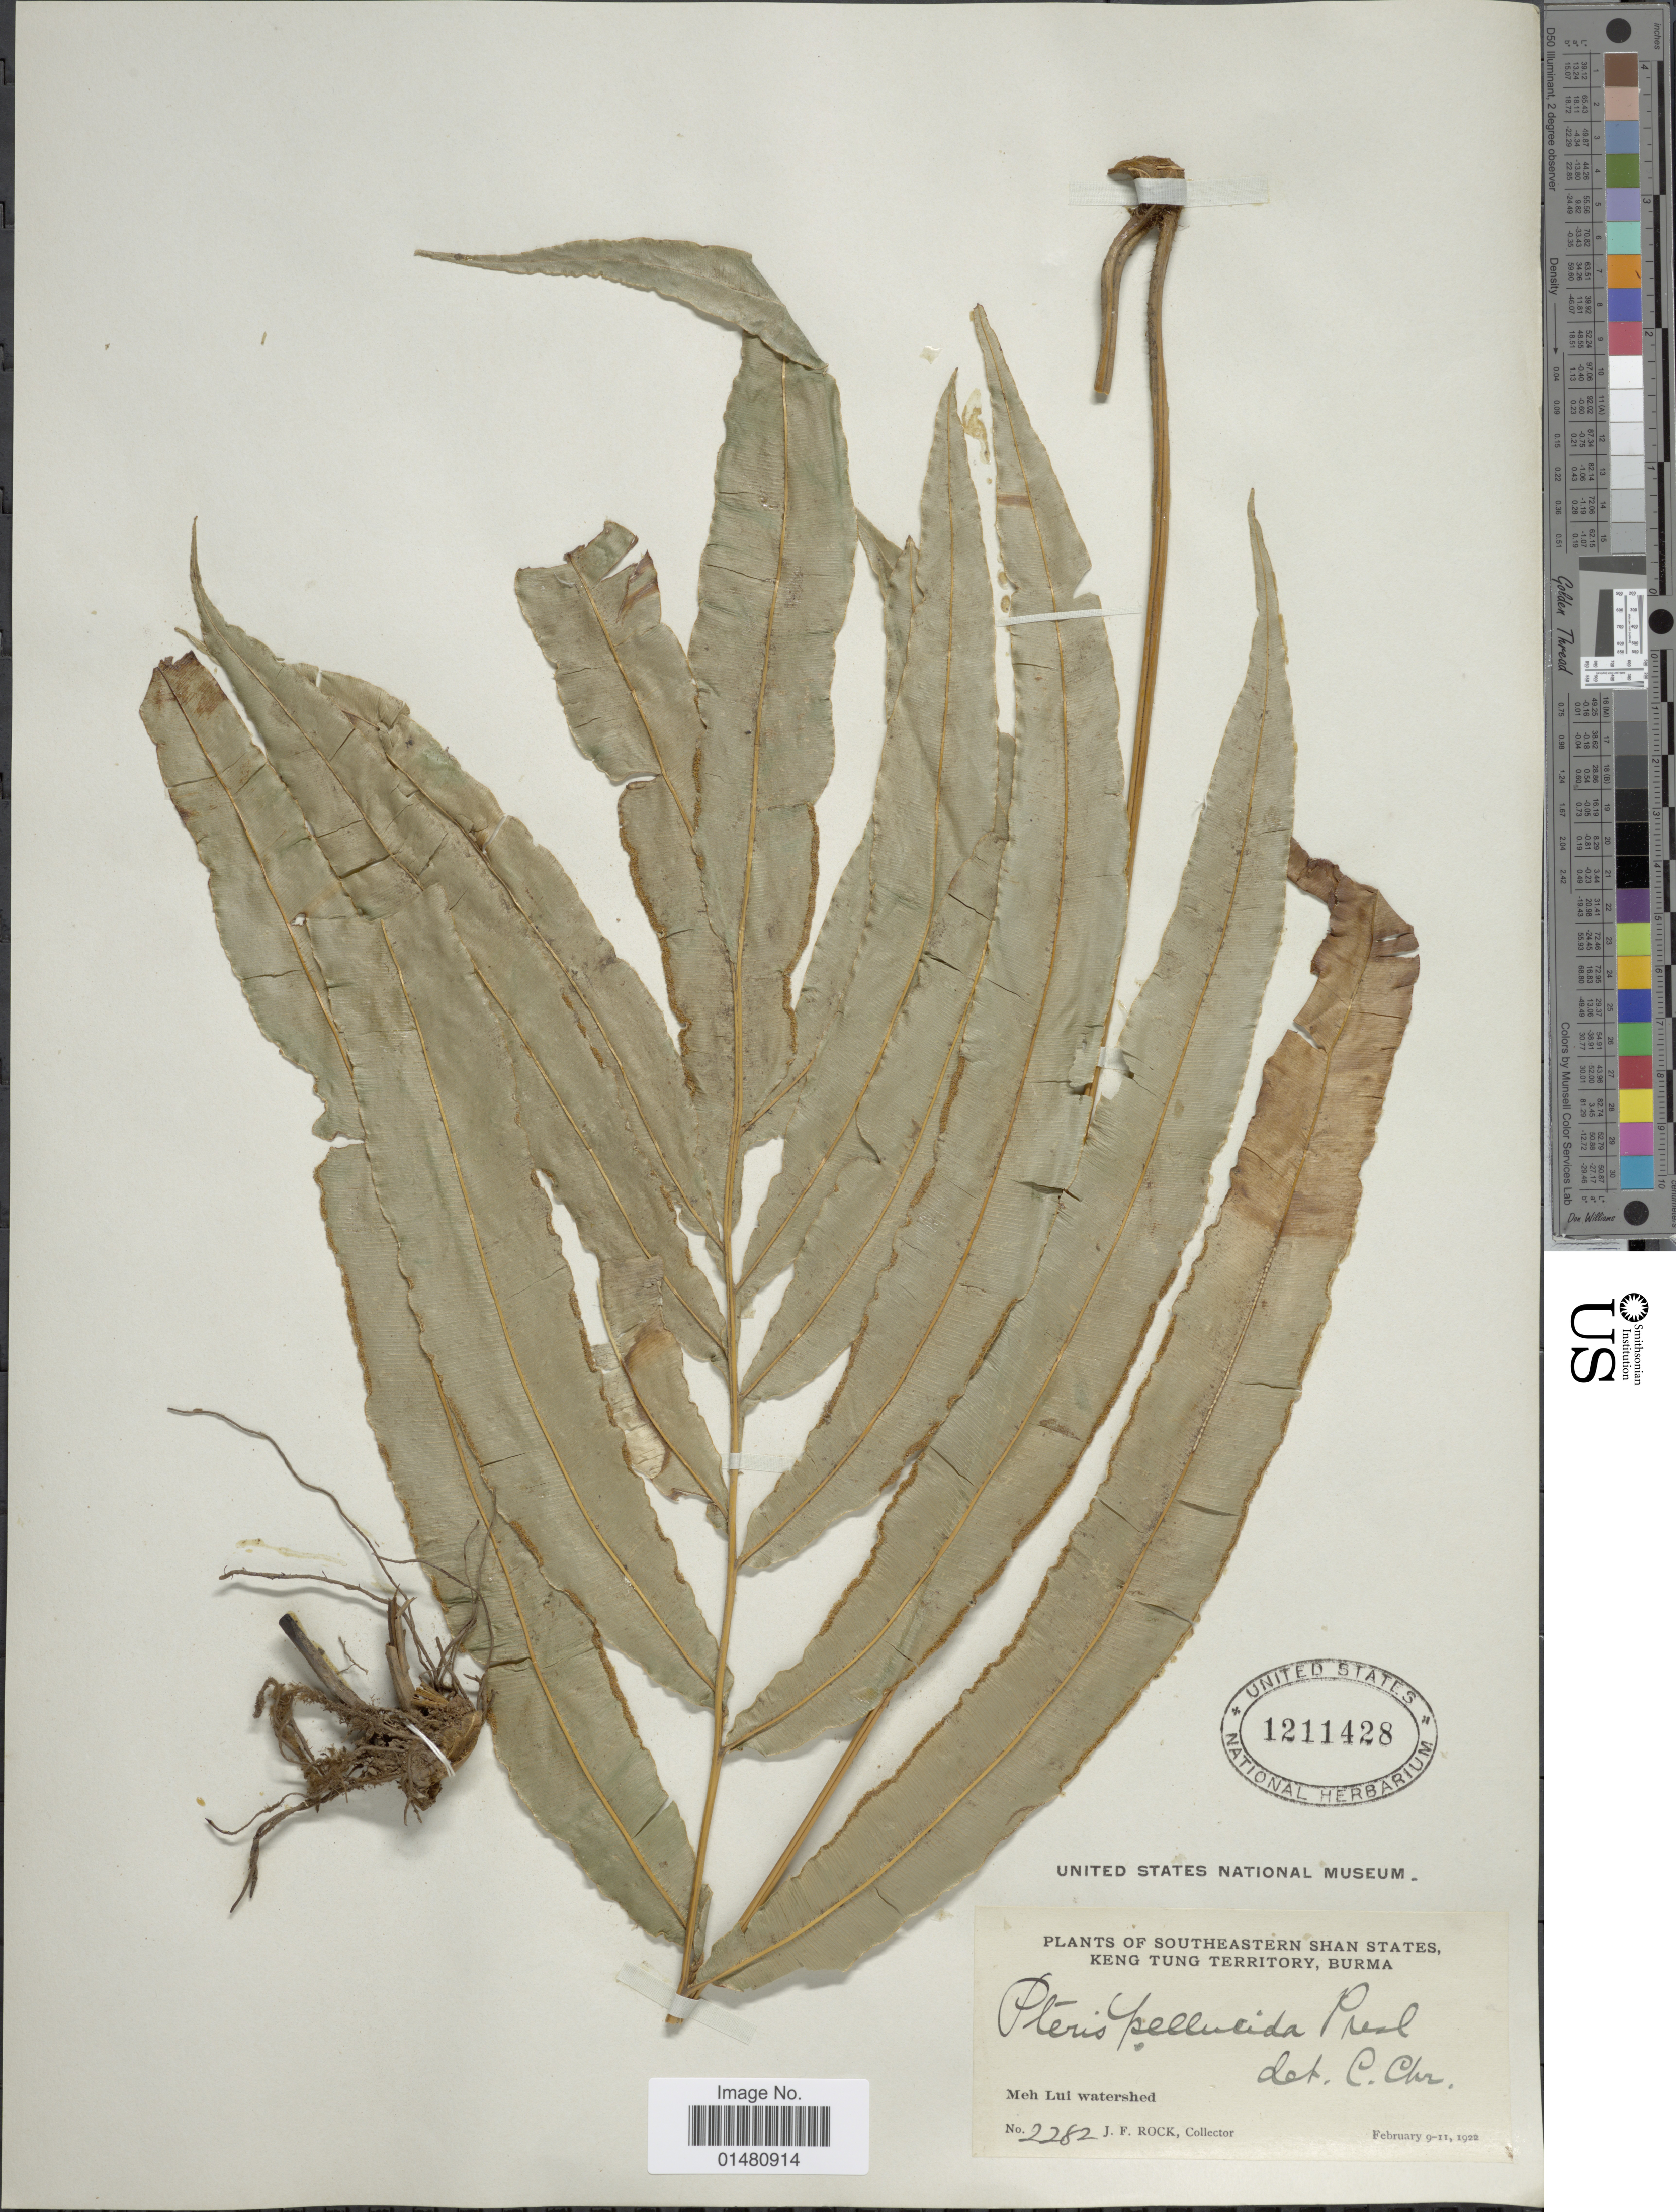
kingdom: Plantae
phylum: Tracheophyta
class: Polypodiopsida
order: Polypodiales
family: Pteridaceae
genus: Pteris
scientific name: Pteris pellucida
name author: C. Presl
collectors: J. Rock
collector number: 2282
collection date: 1922-02-09/1922-02-11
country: Myanmar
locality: Southeastern Shan States, Keng Tung Territory, Burma, Meh Lui watershed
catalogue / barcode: US 1211428